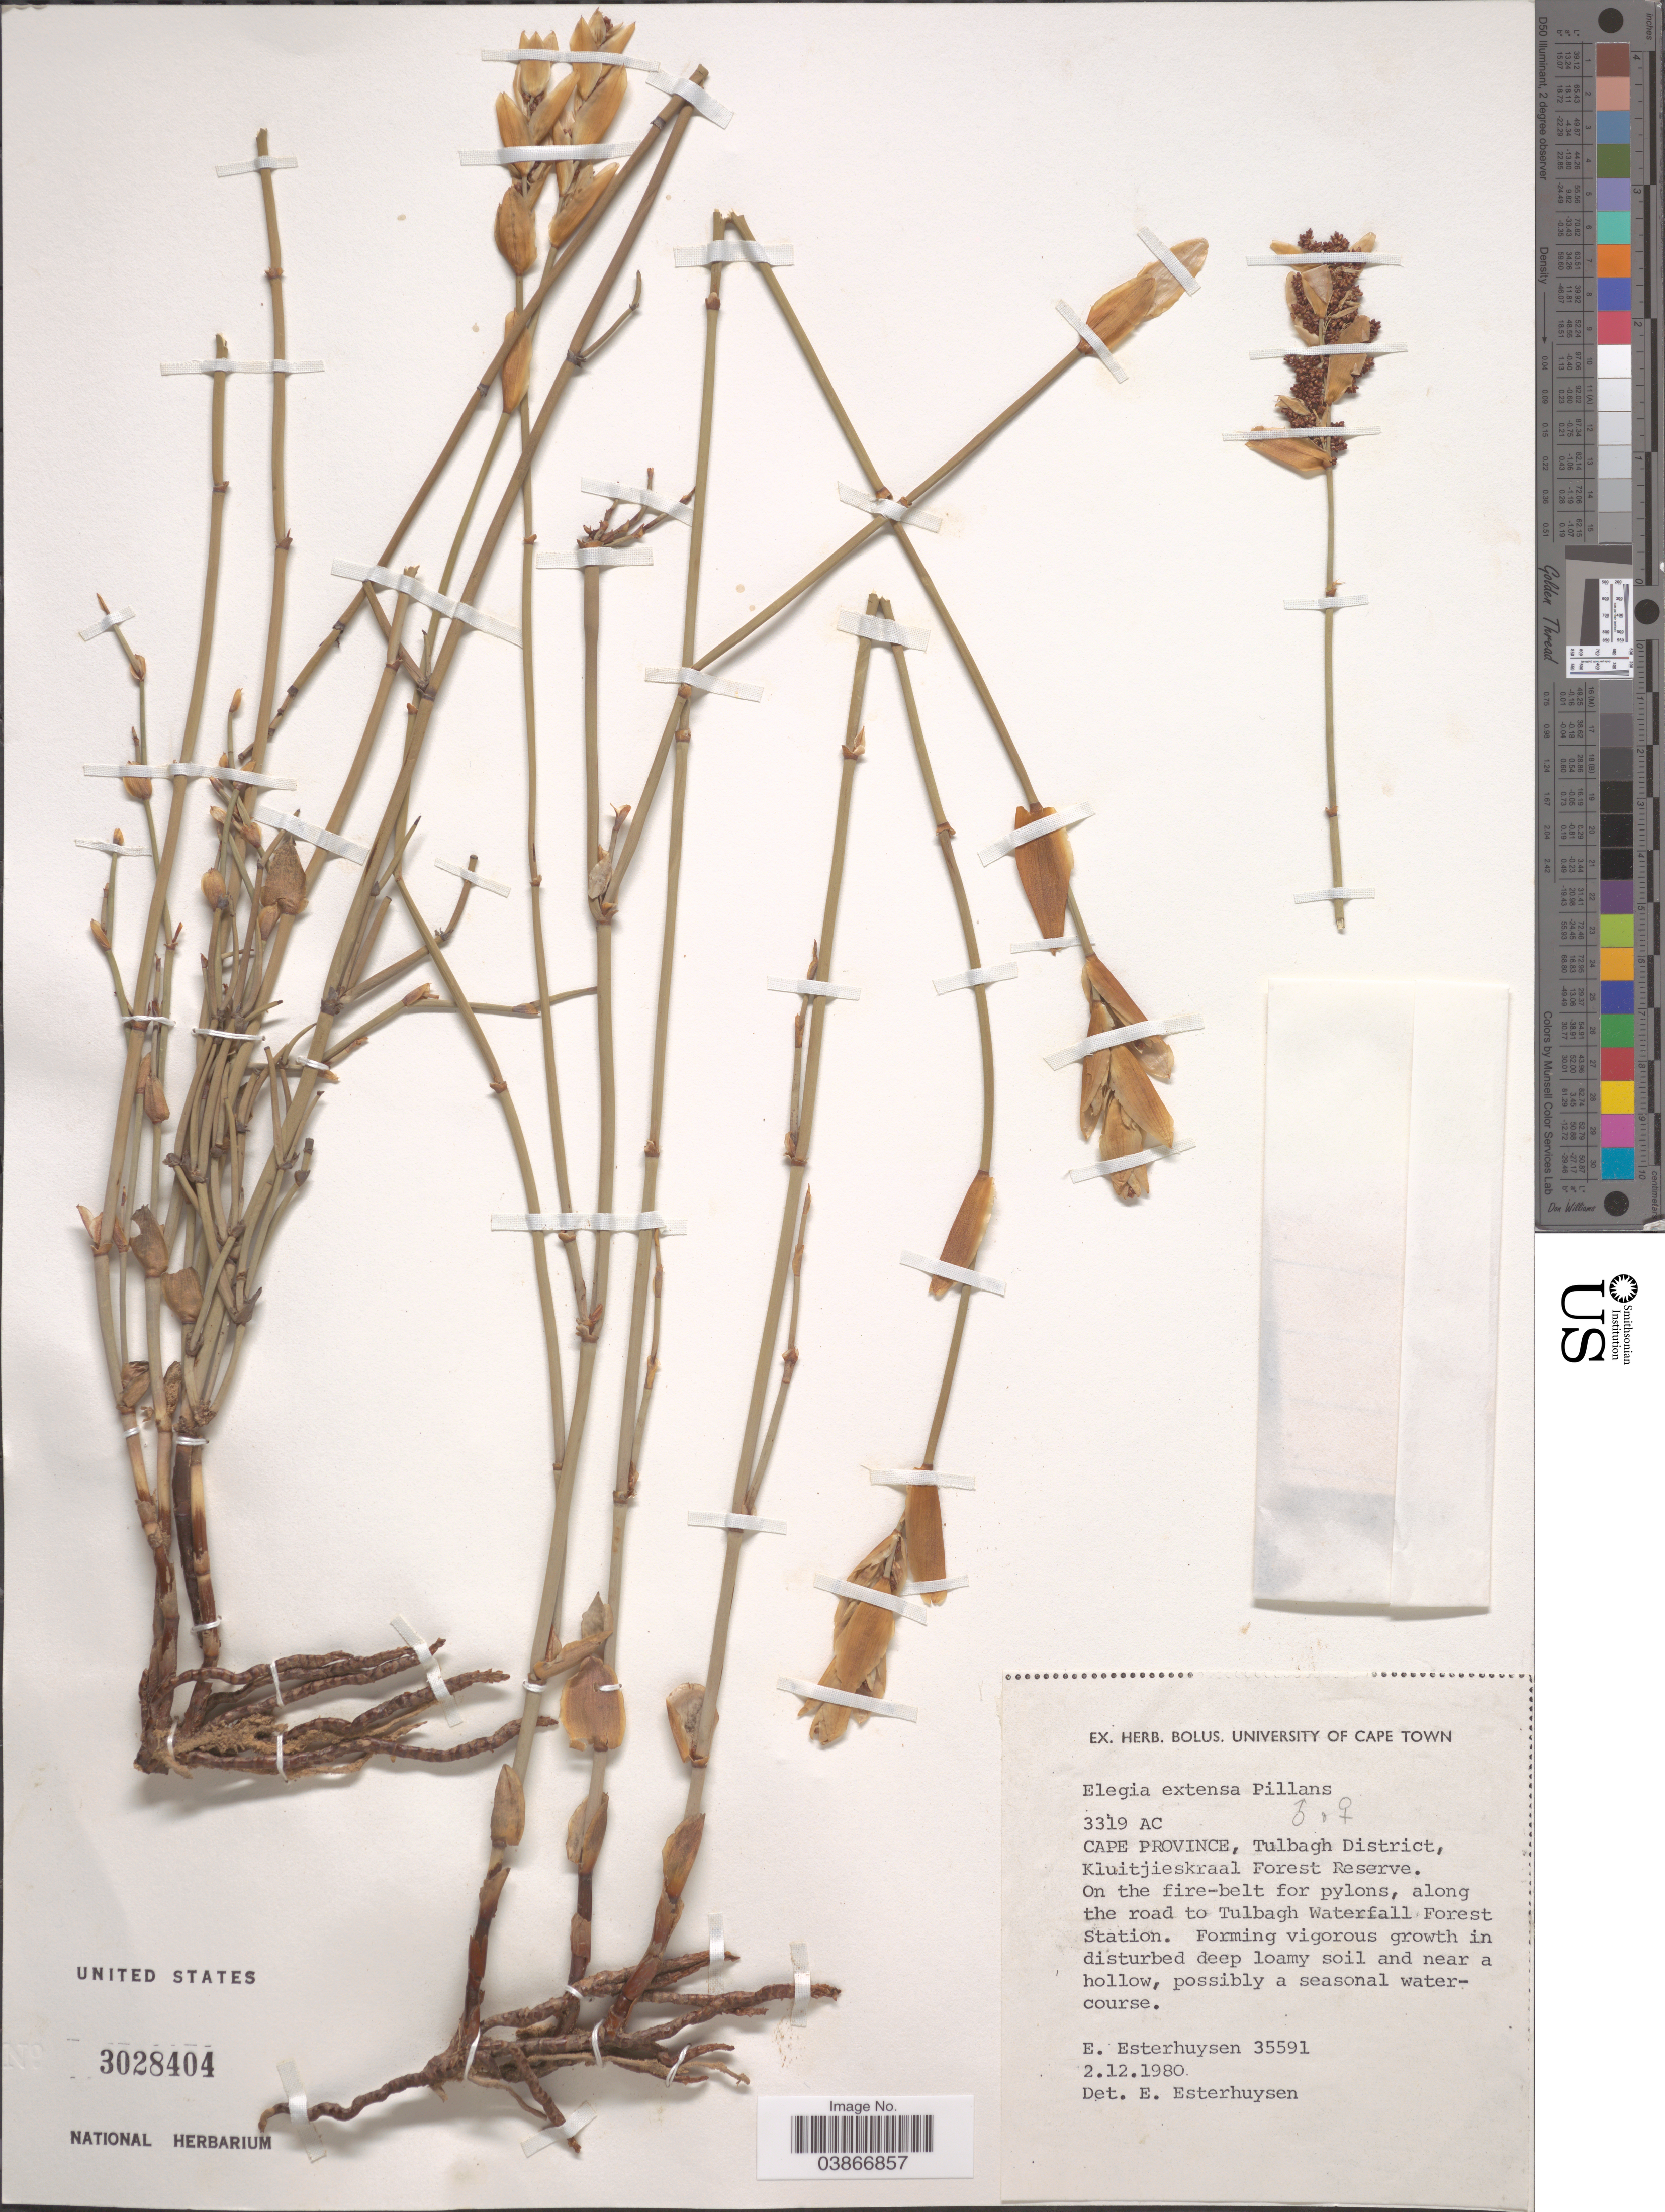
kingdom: Plantae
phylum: Tracheophyta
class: Liliopsida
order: Poales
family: Restionaceae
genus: Elegia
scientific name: Elegia extensa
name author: Pillans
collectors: E. E. Esterhuysen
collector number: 35591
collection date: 1980-12-02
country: South Africa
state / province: Western Cape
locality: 3319 AC. Tulbagh District, Kluitjieskraal Forest Reserve. Along the road to Tulbagh Waterfall Forest Station.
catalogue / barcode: US 3028404